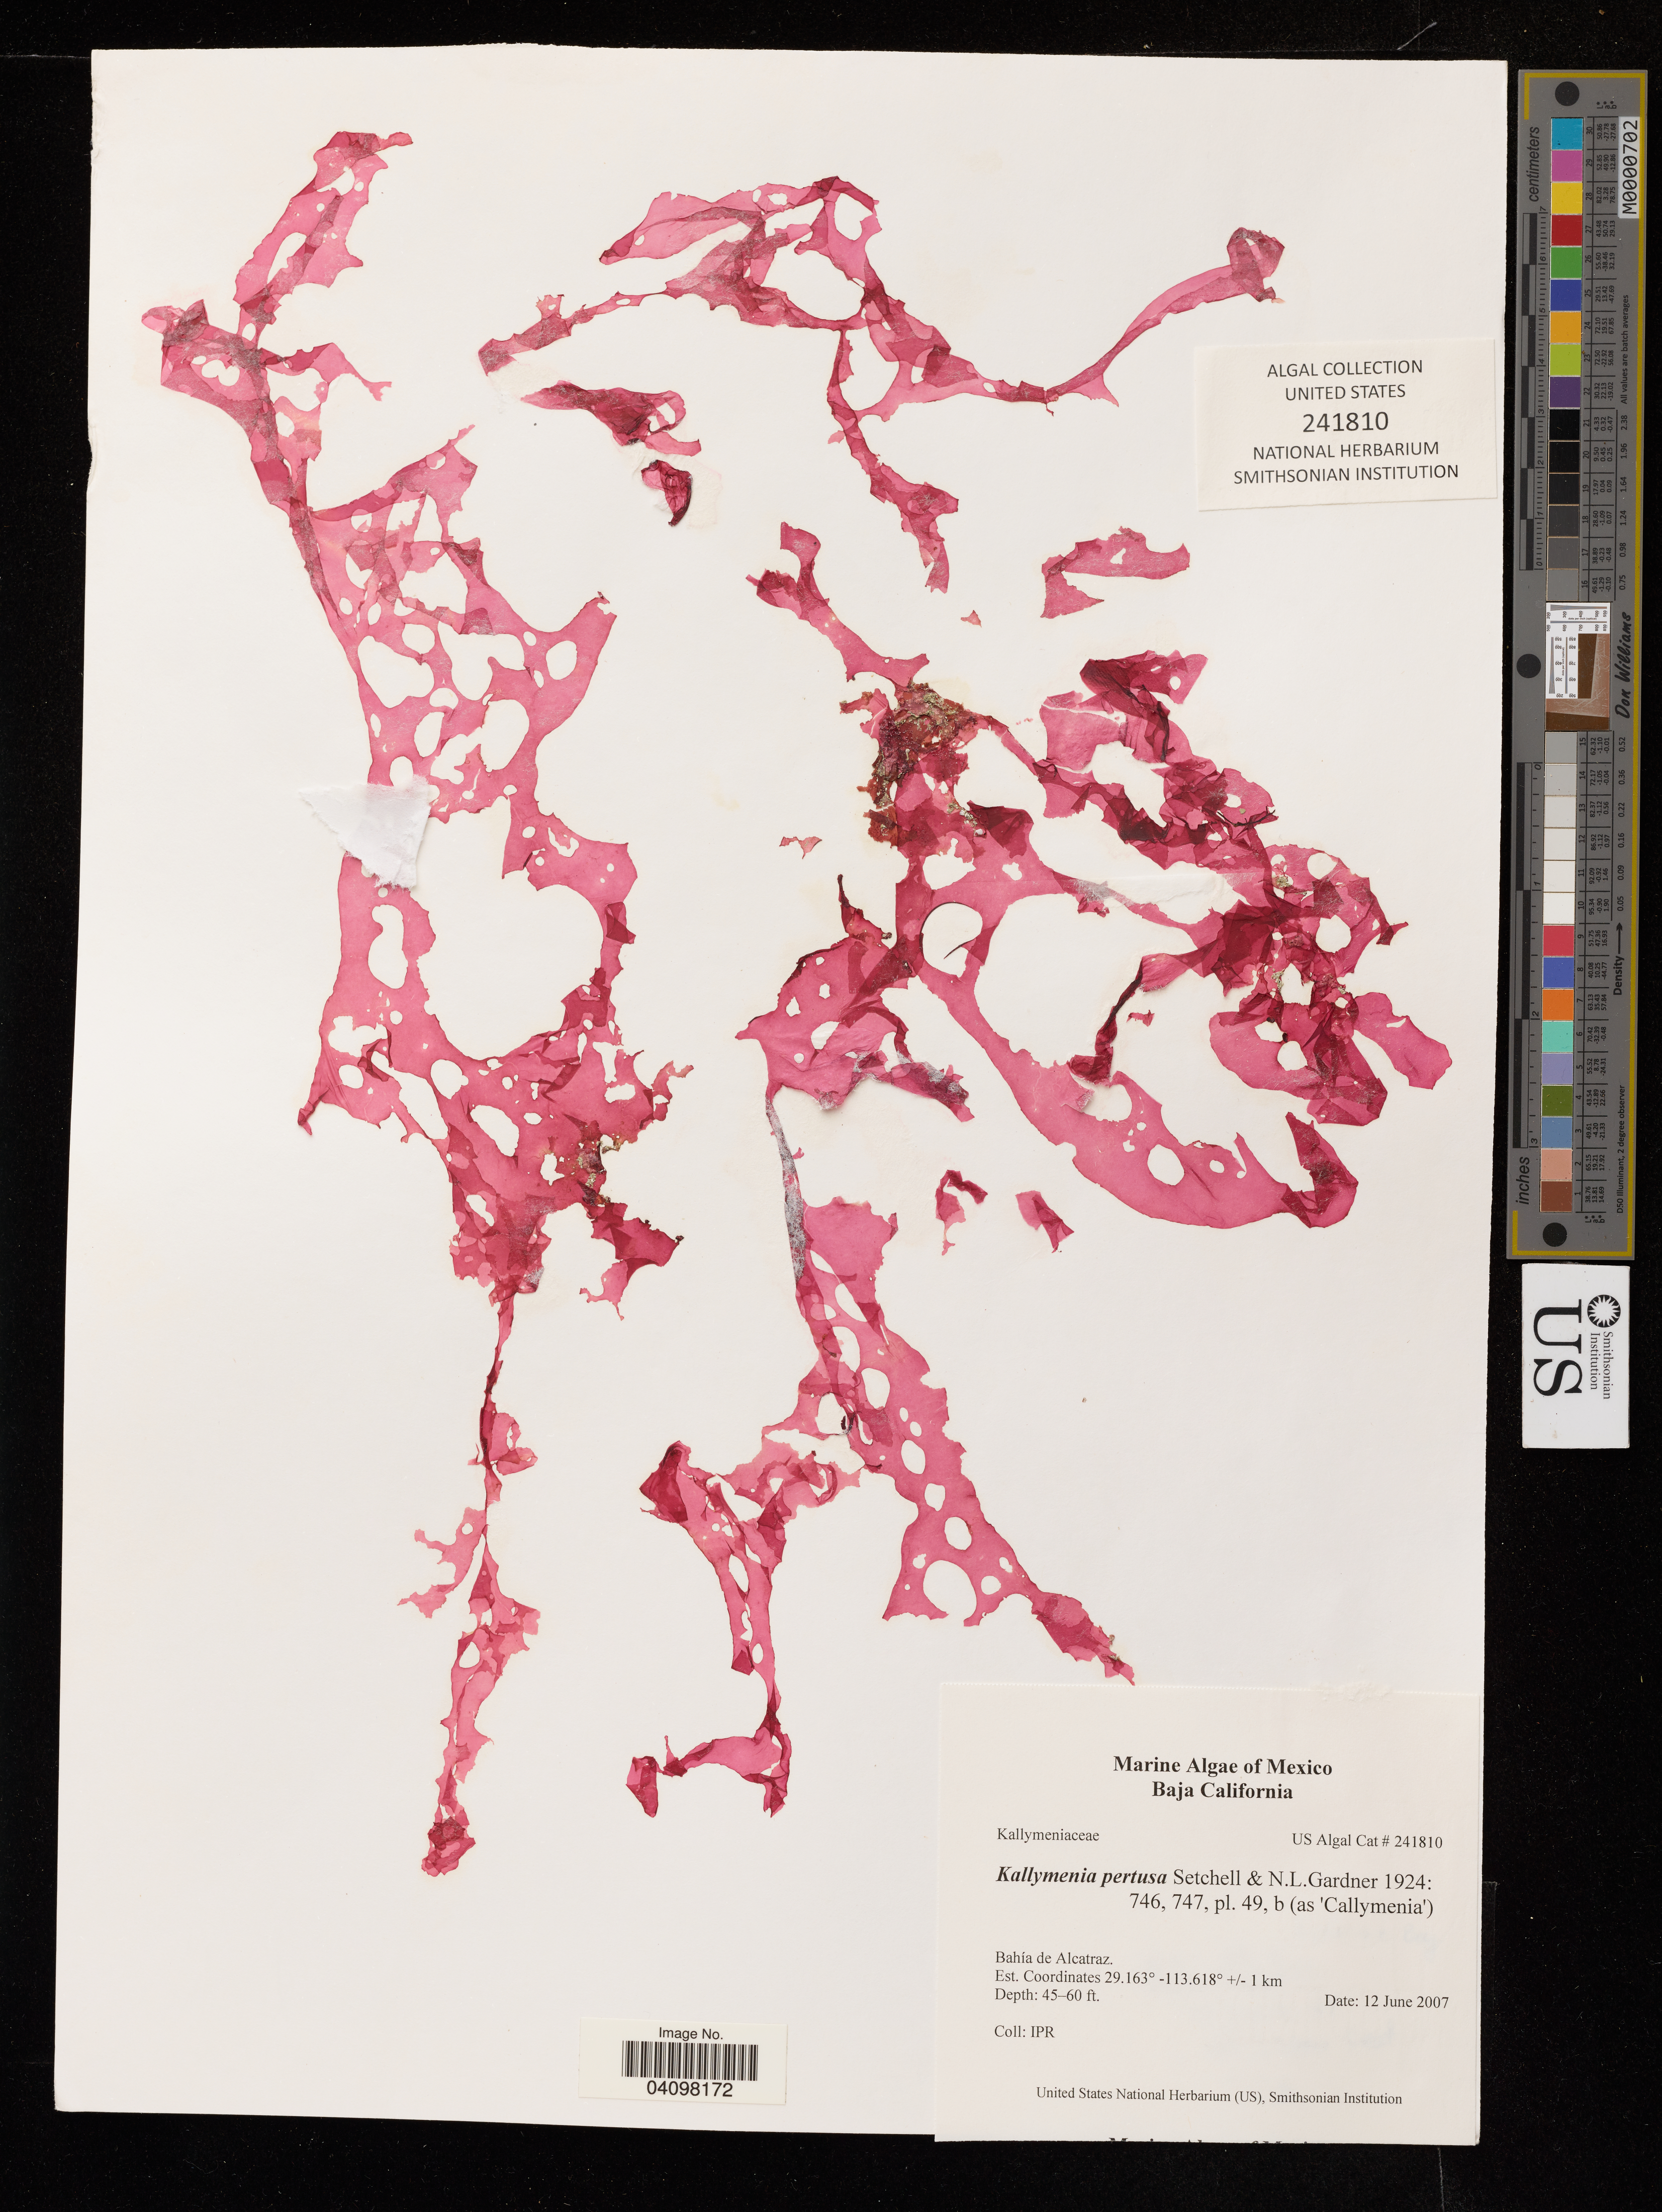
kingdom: Plantae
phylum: Rhodophyta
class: Florideophyceae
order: Gigartinales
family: Kallymeniaceae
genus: Kallymenia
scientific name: Kallymenia pertusa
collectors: I.P.R.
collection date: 2007-06-12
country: Mexico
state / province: Baja California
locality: Mexico. Baja California. Bahia de Alcatraz. +/- 1 km.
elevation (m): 14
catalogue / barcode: US 241810